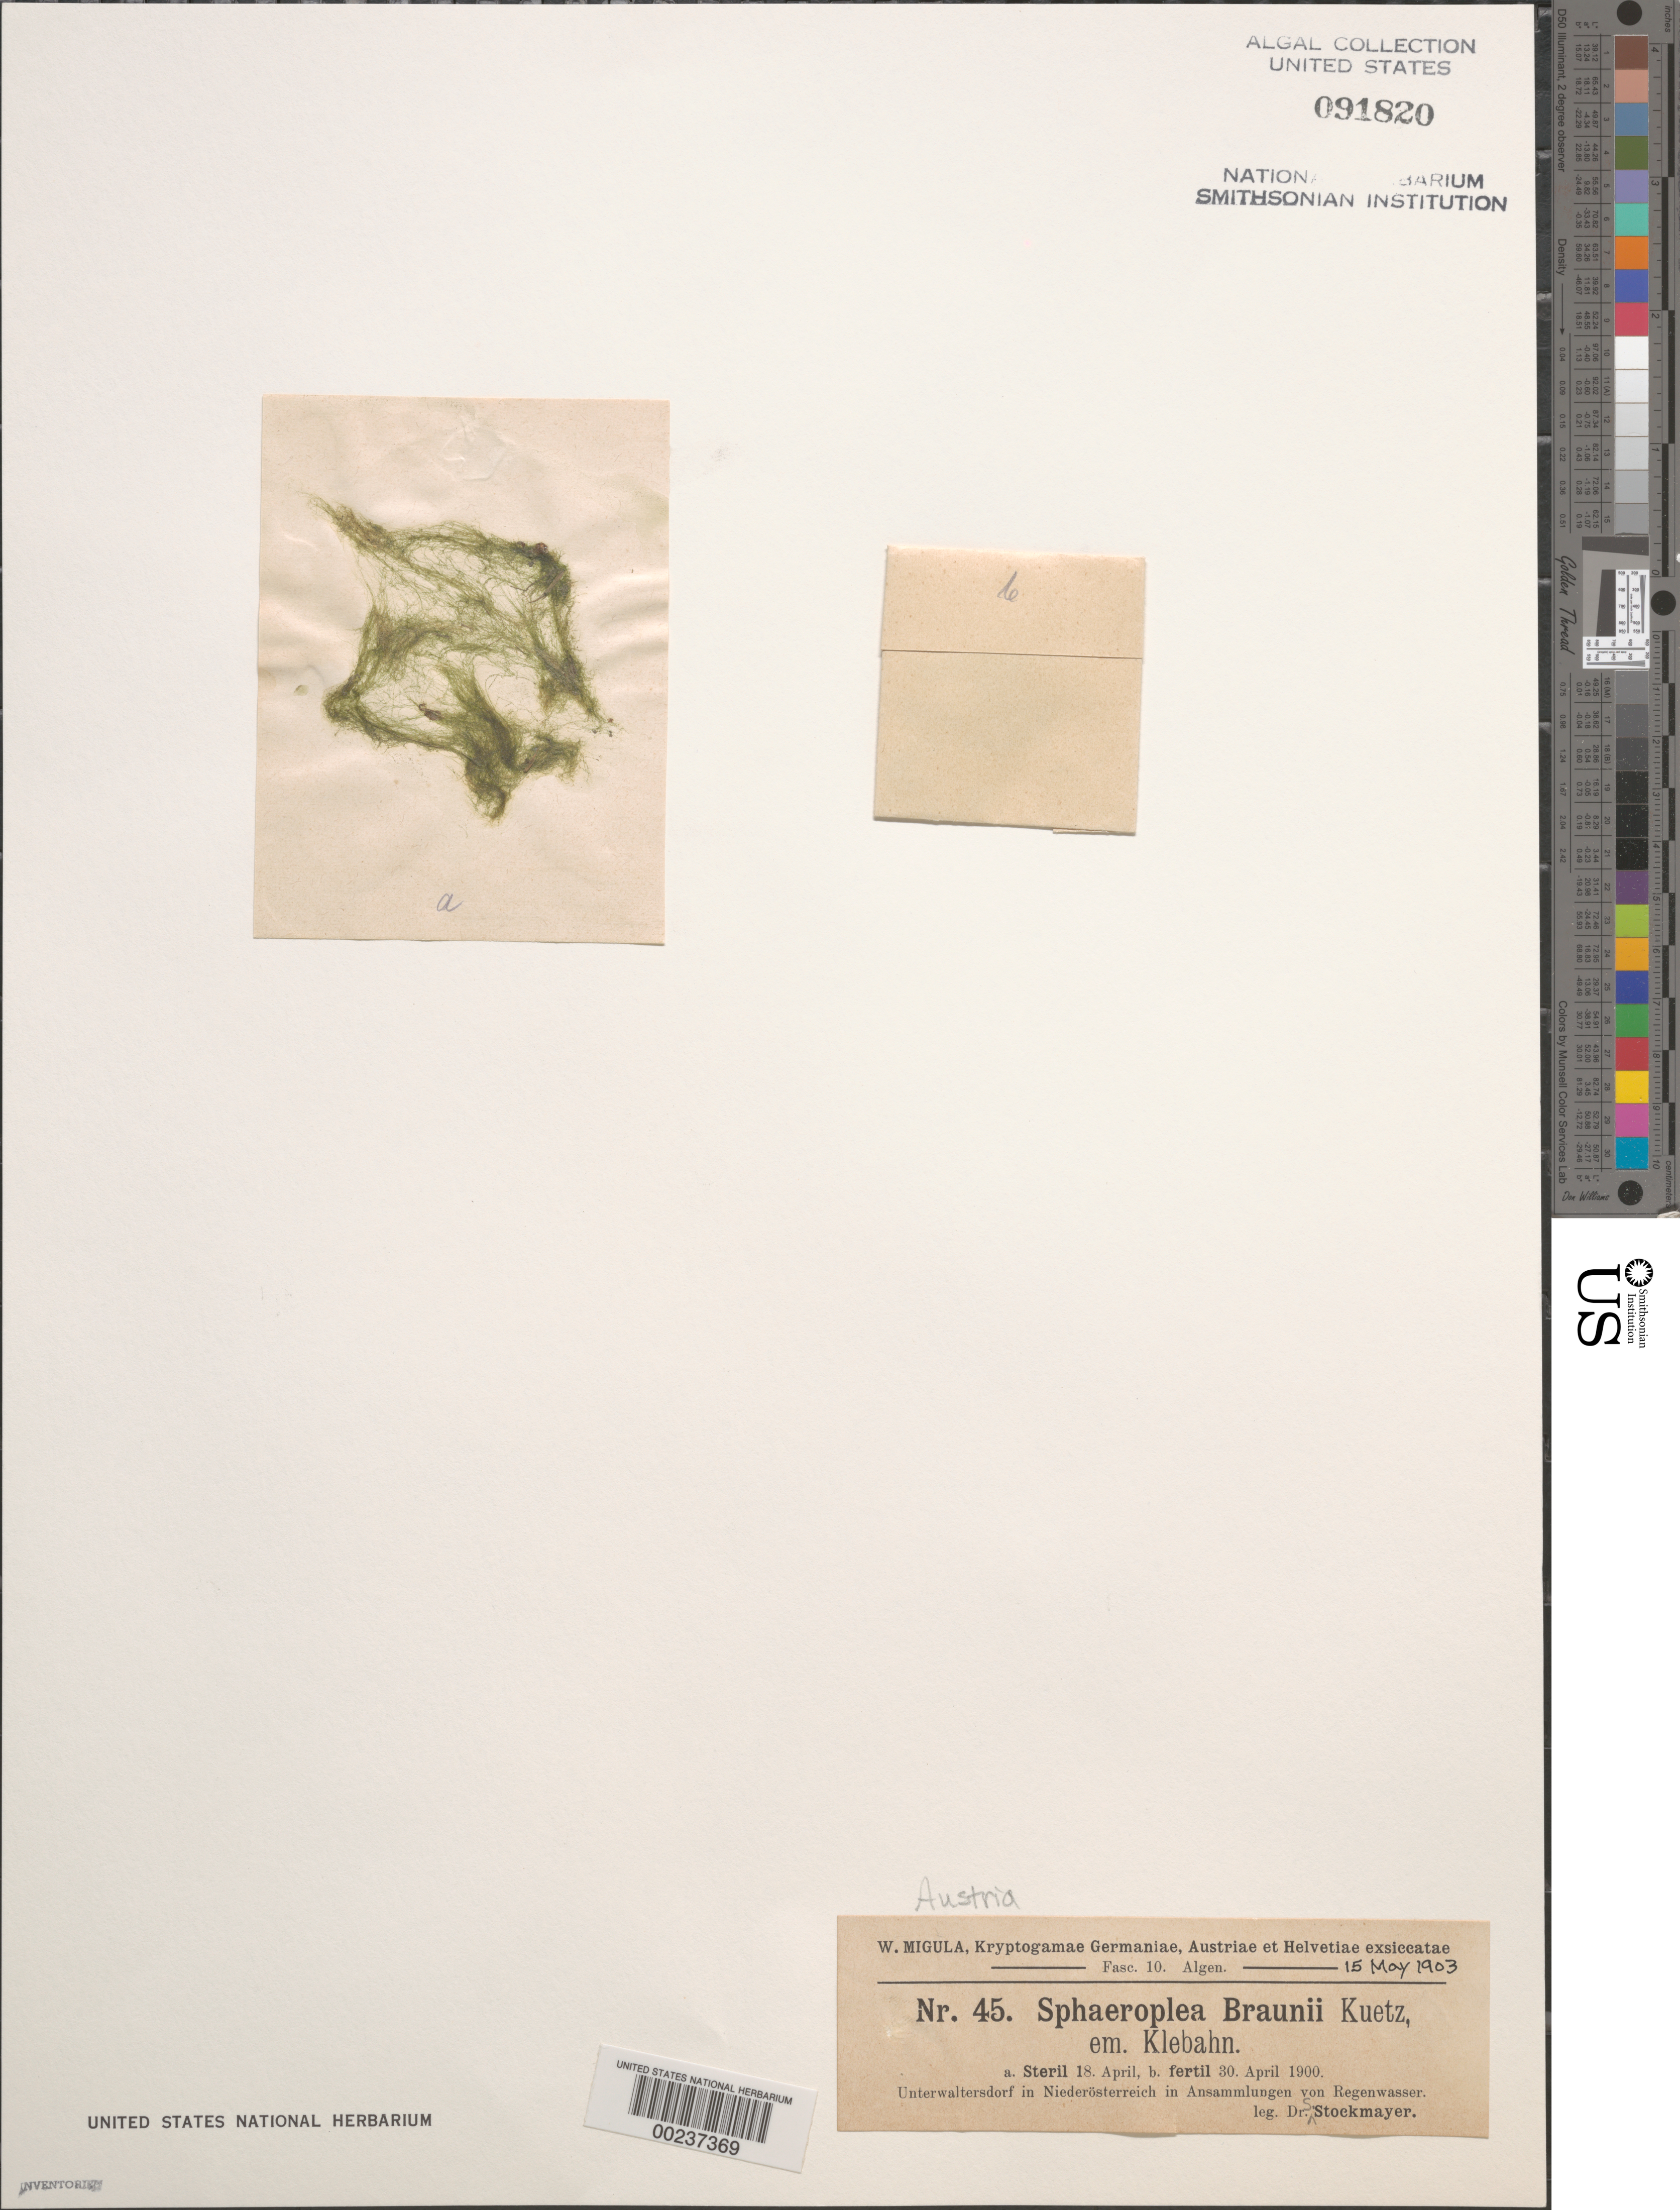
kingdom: Plantae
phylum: Chlorophyta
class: Chlorophyceae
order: Chlamydomonadales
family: Sphaeropleaceae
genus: Sphaeroplea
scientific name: Sphaeroplea annulina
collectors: S. Stockmayer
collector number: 45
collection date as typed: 18 Apr 1900 AND 30 Apr 1900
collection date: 1900-04-18,1900-04-30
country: Austria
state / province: Niederosterreich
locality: Unterwaltersdorf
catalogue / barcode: US 91820